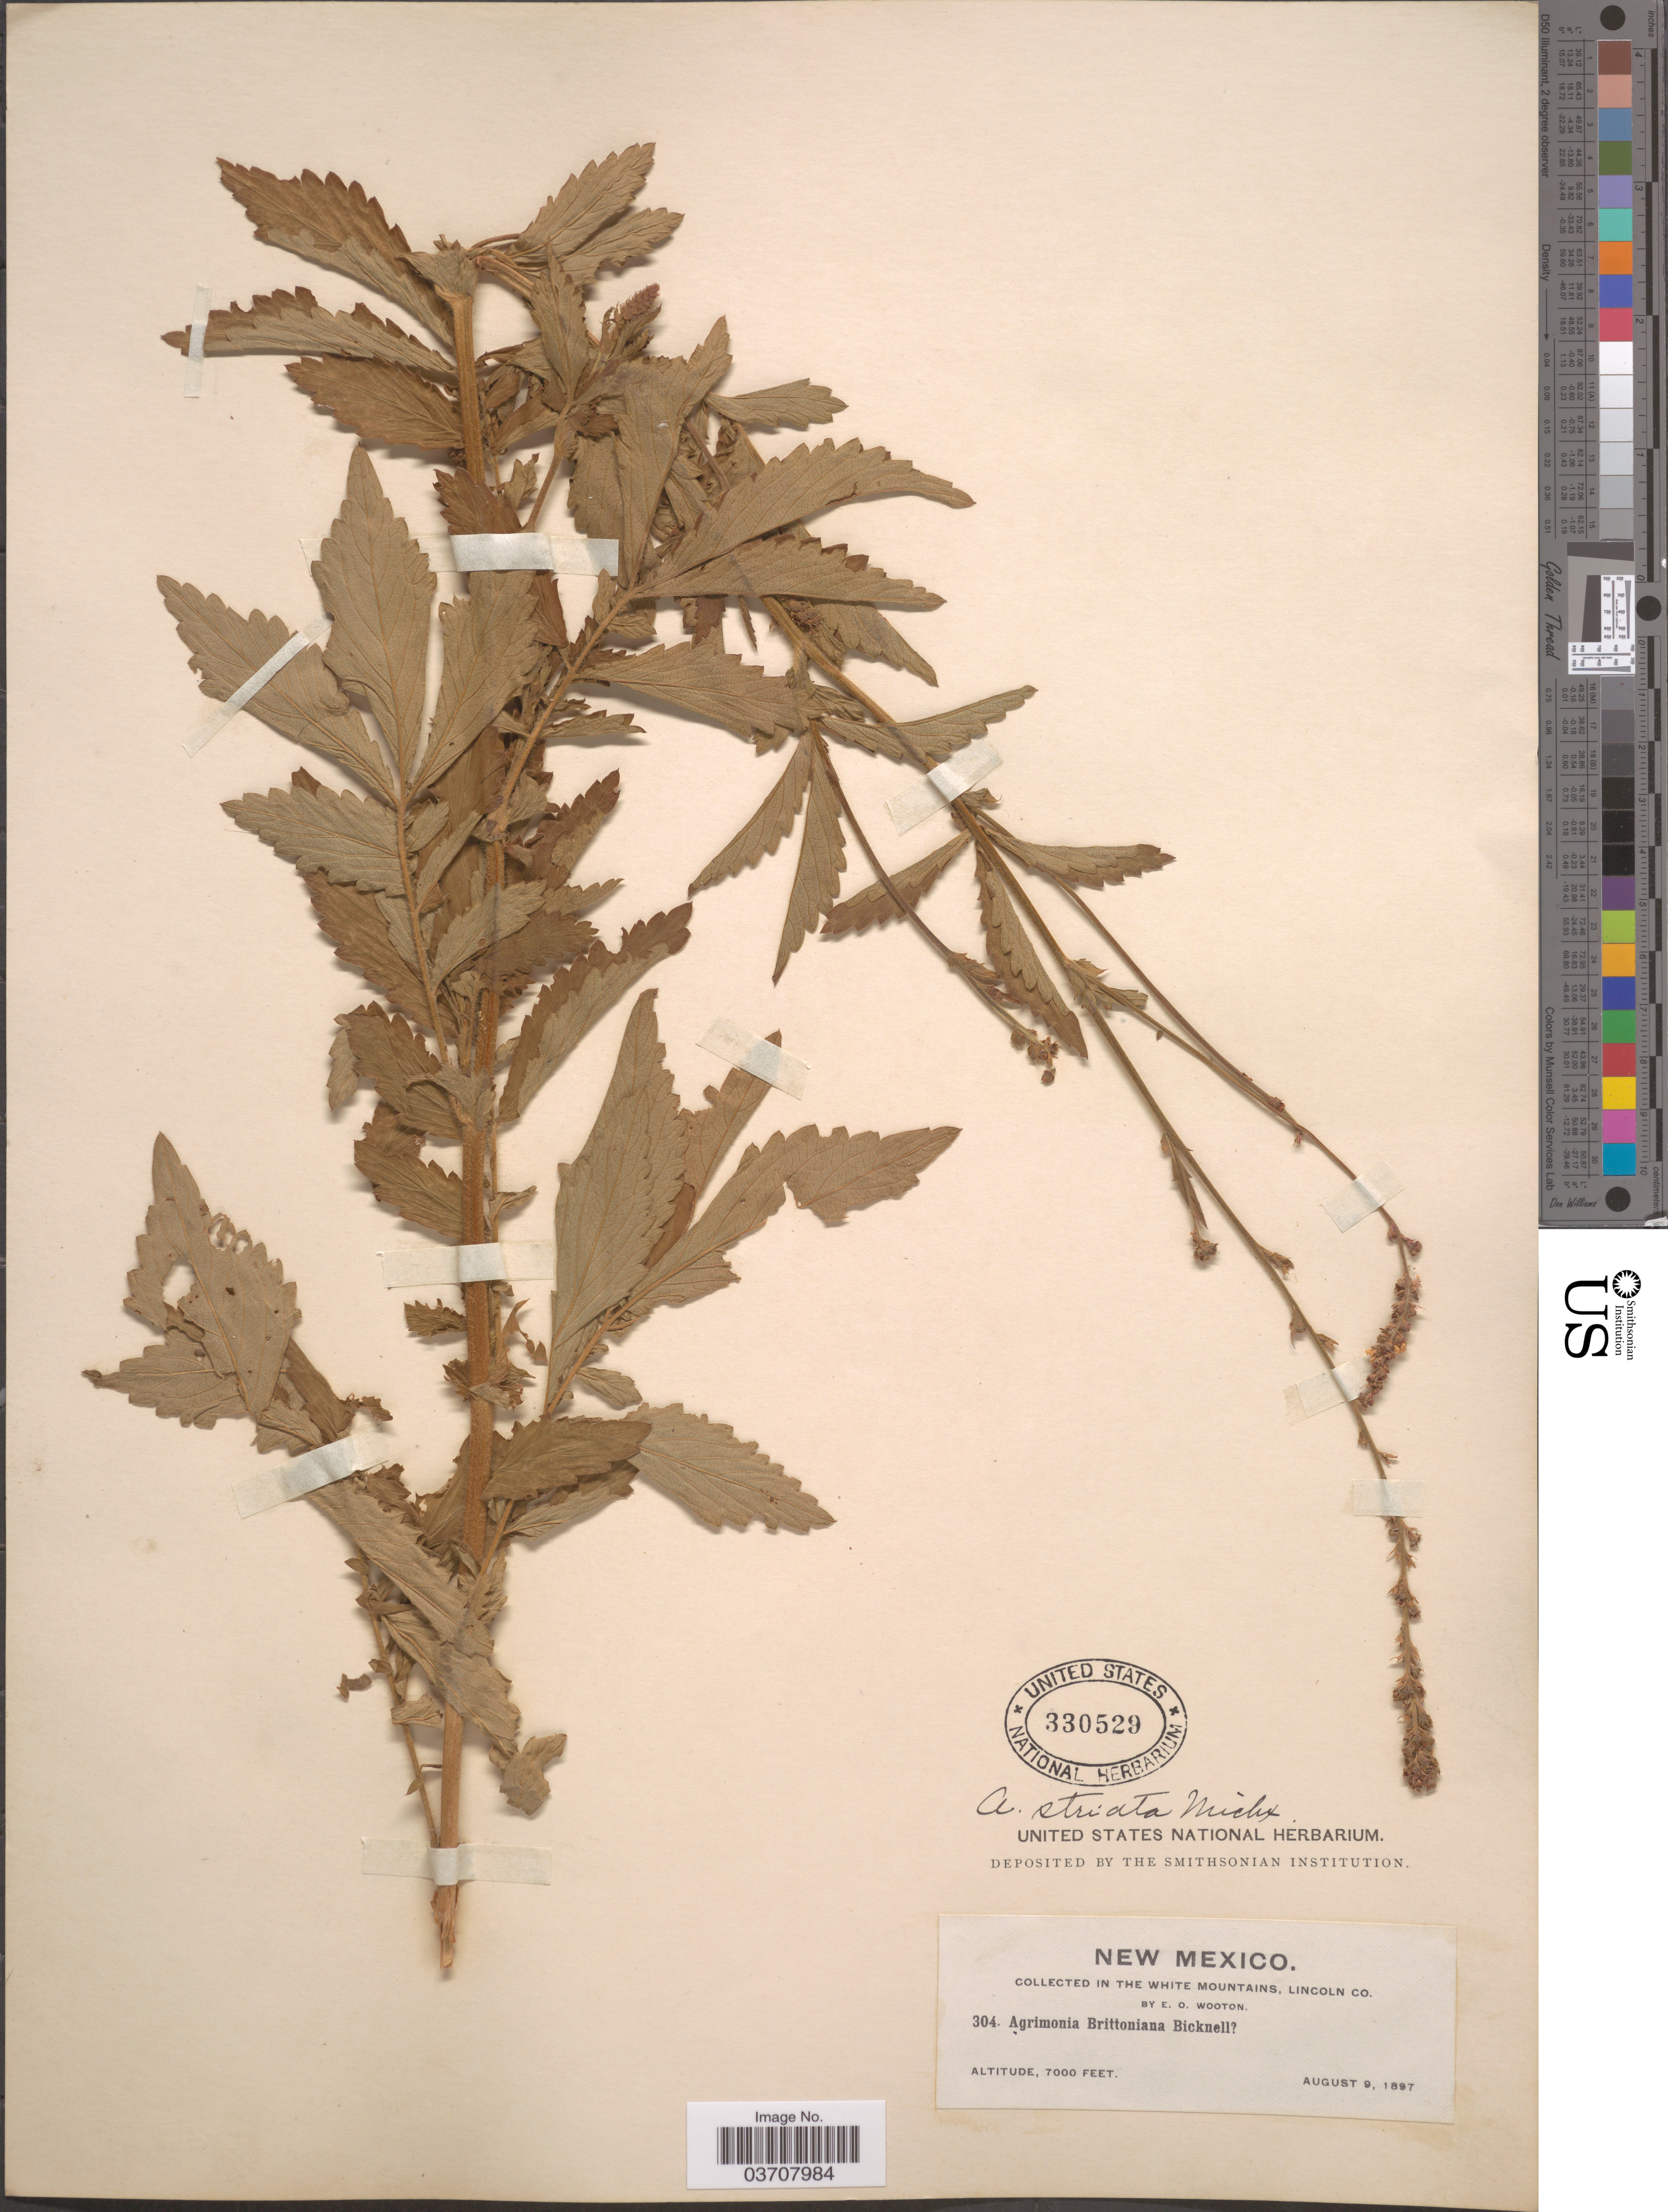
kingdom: Plantae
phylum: Tracheophyta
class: Magnoliopsida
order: Rosales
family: Rosaceae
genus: Agrimonia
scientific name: Agrimonia striata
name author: Michx.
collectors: E. O. Wooton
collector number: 304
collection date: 1897-08-09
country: United States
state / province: New Mexico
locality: In the White Mountains, Lincoln Co.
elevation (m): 2134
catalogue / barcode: US 330529